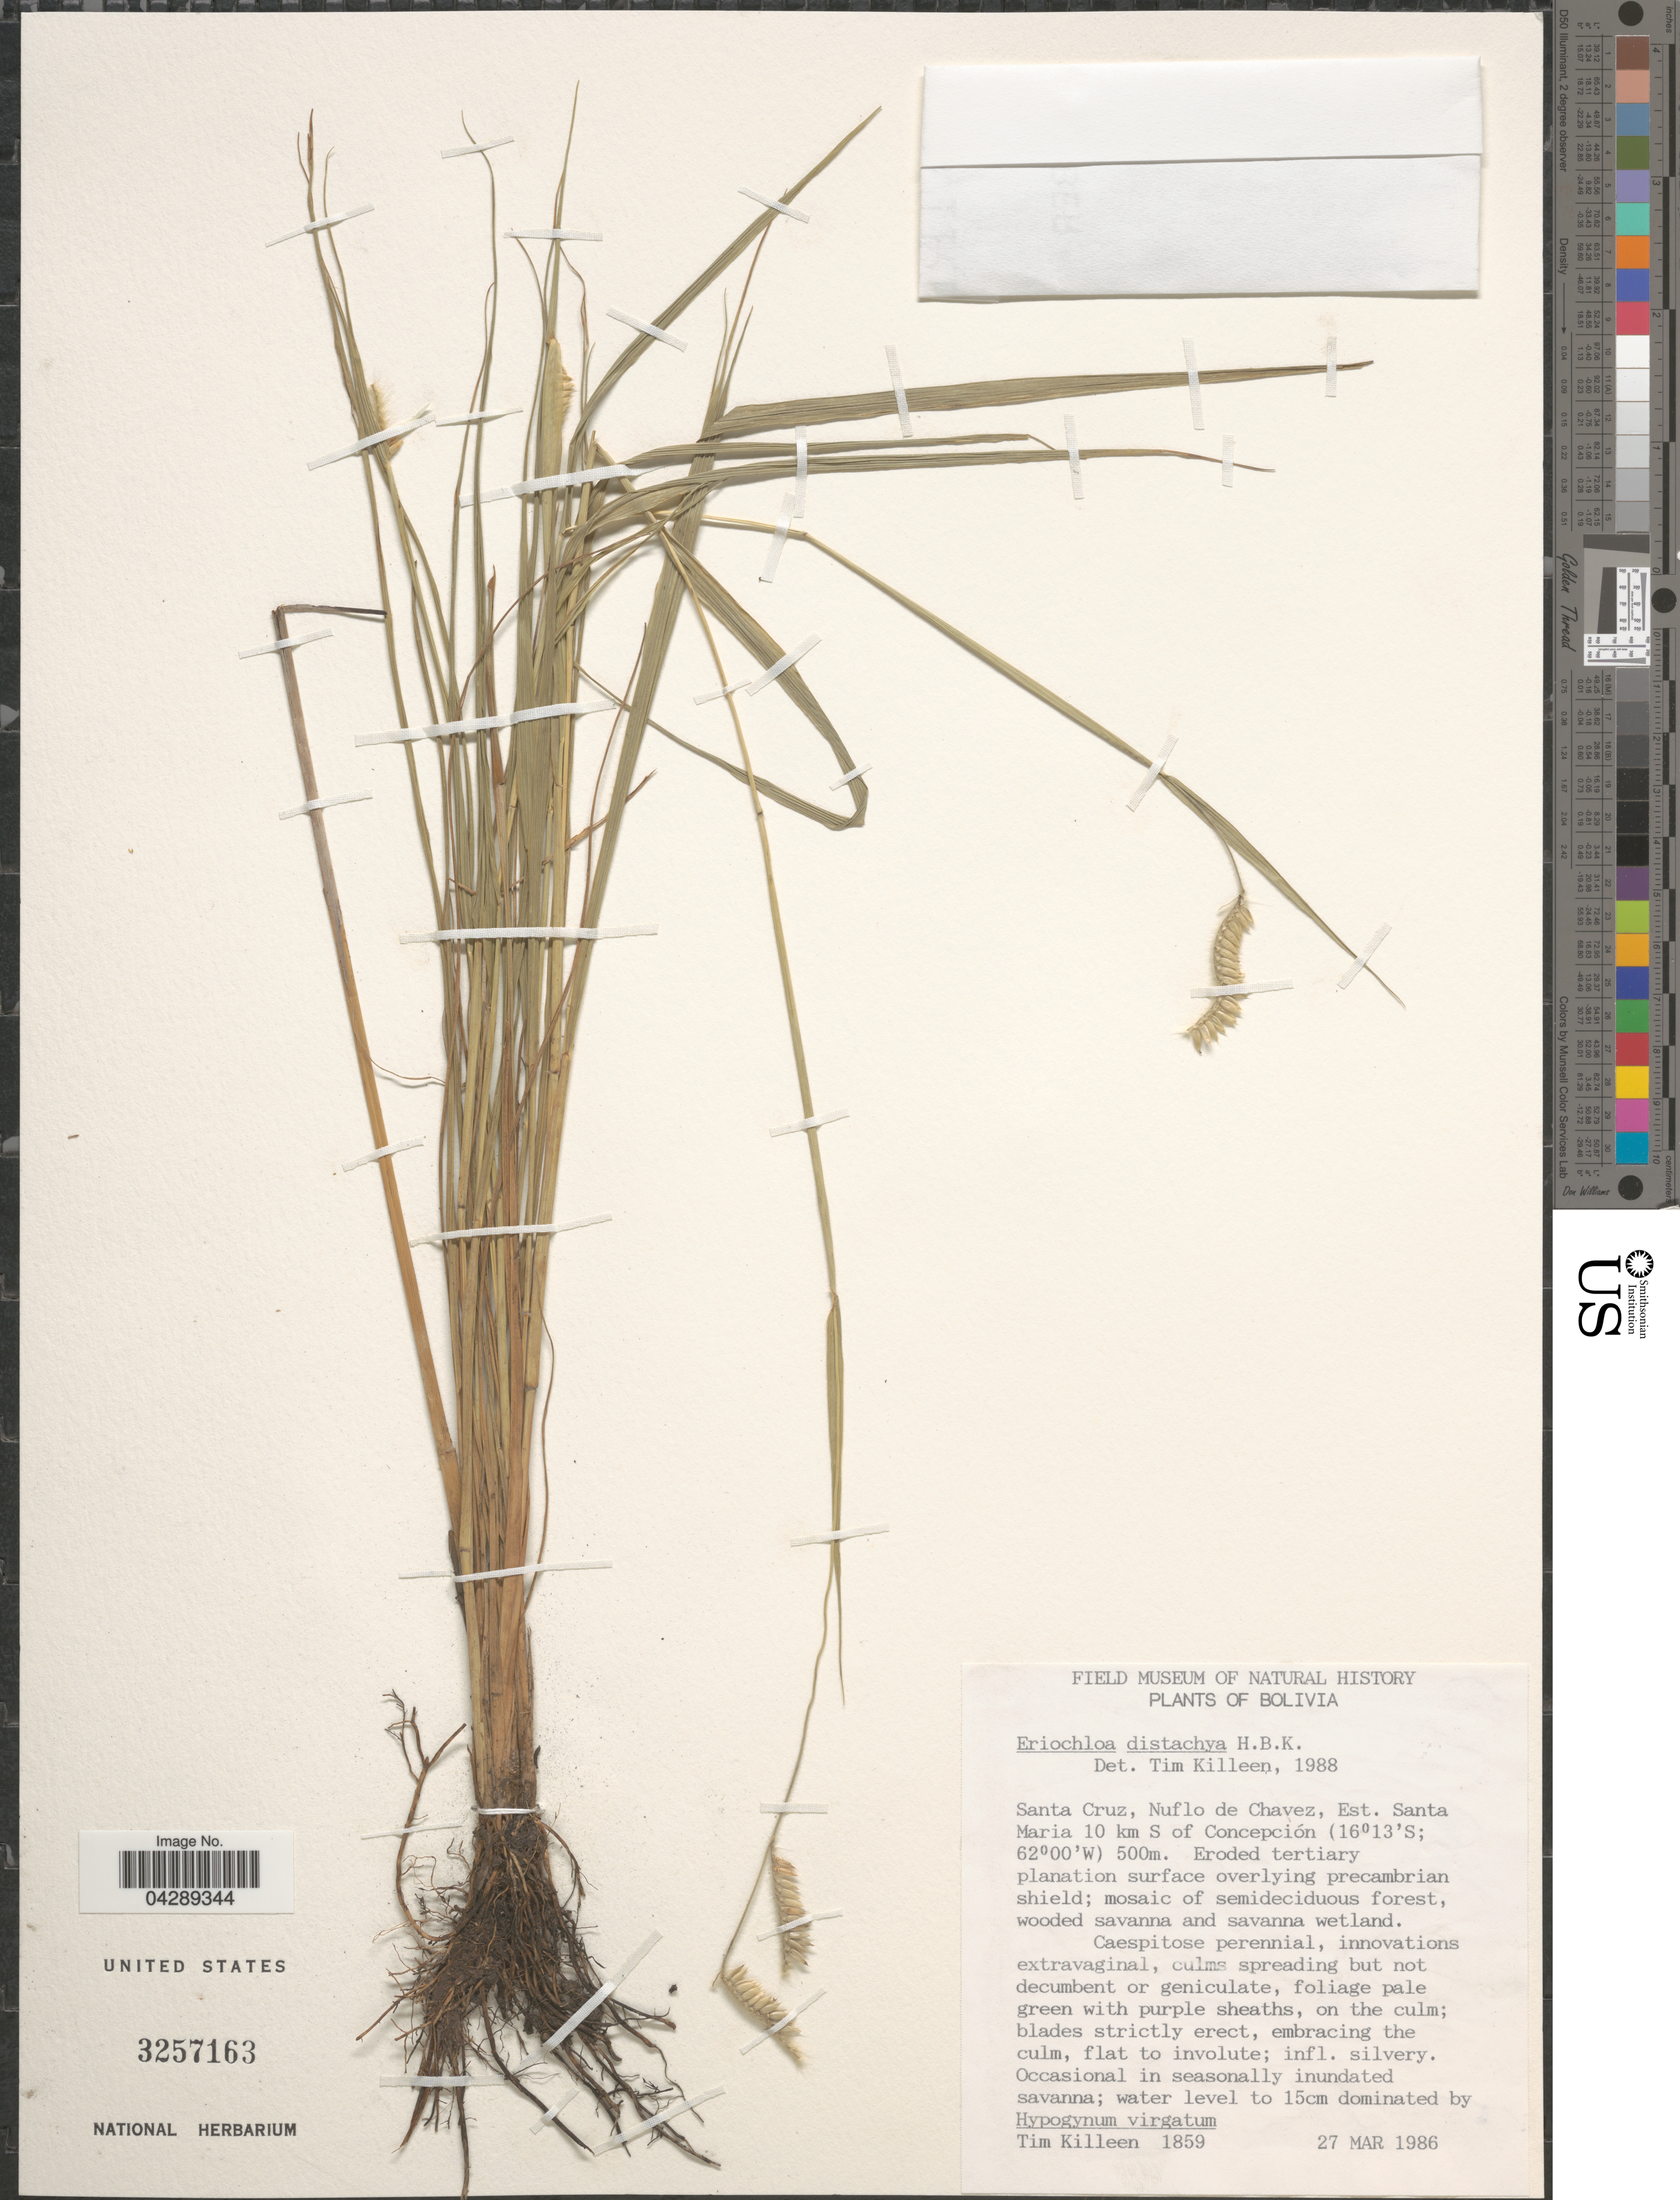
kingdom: Plantae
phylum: Tracheophyta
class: Liliopsida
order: Poales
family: Poaceae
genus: Eriochloa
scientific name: Eriochloa distachya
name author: Kunth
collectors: T. J. Killeen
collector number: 1859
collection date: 1986-03-27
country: Bolivia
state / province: Santa Cruz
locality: Nuflo de Chavez, Est. Santa Maria 10 km S of Concepción.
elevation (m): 500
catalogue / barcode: US 3257163